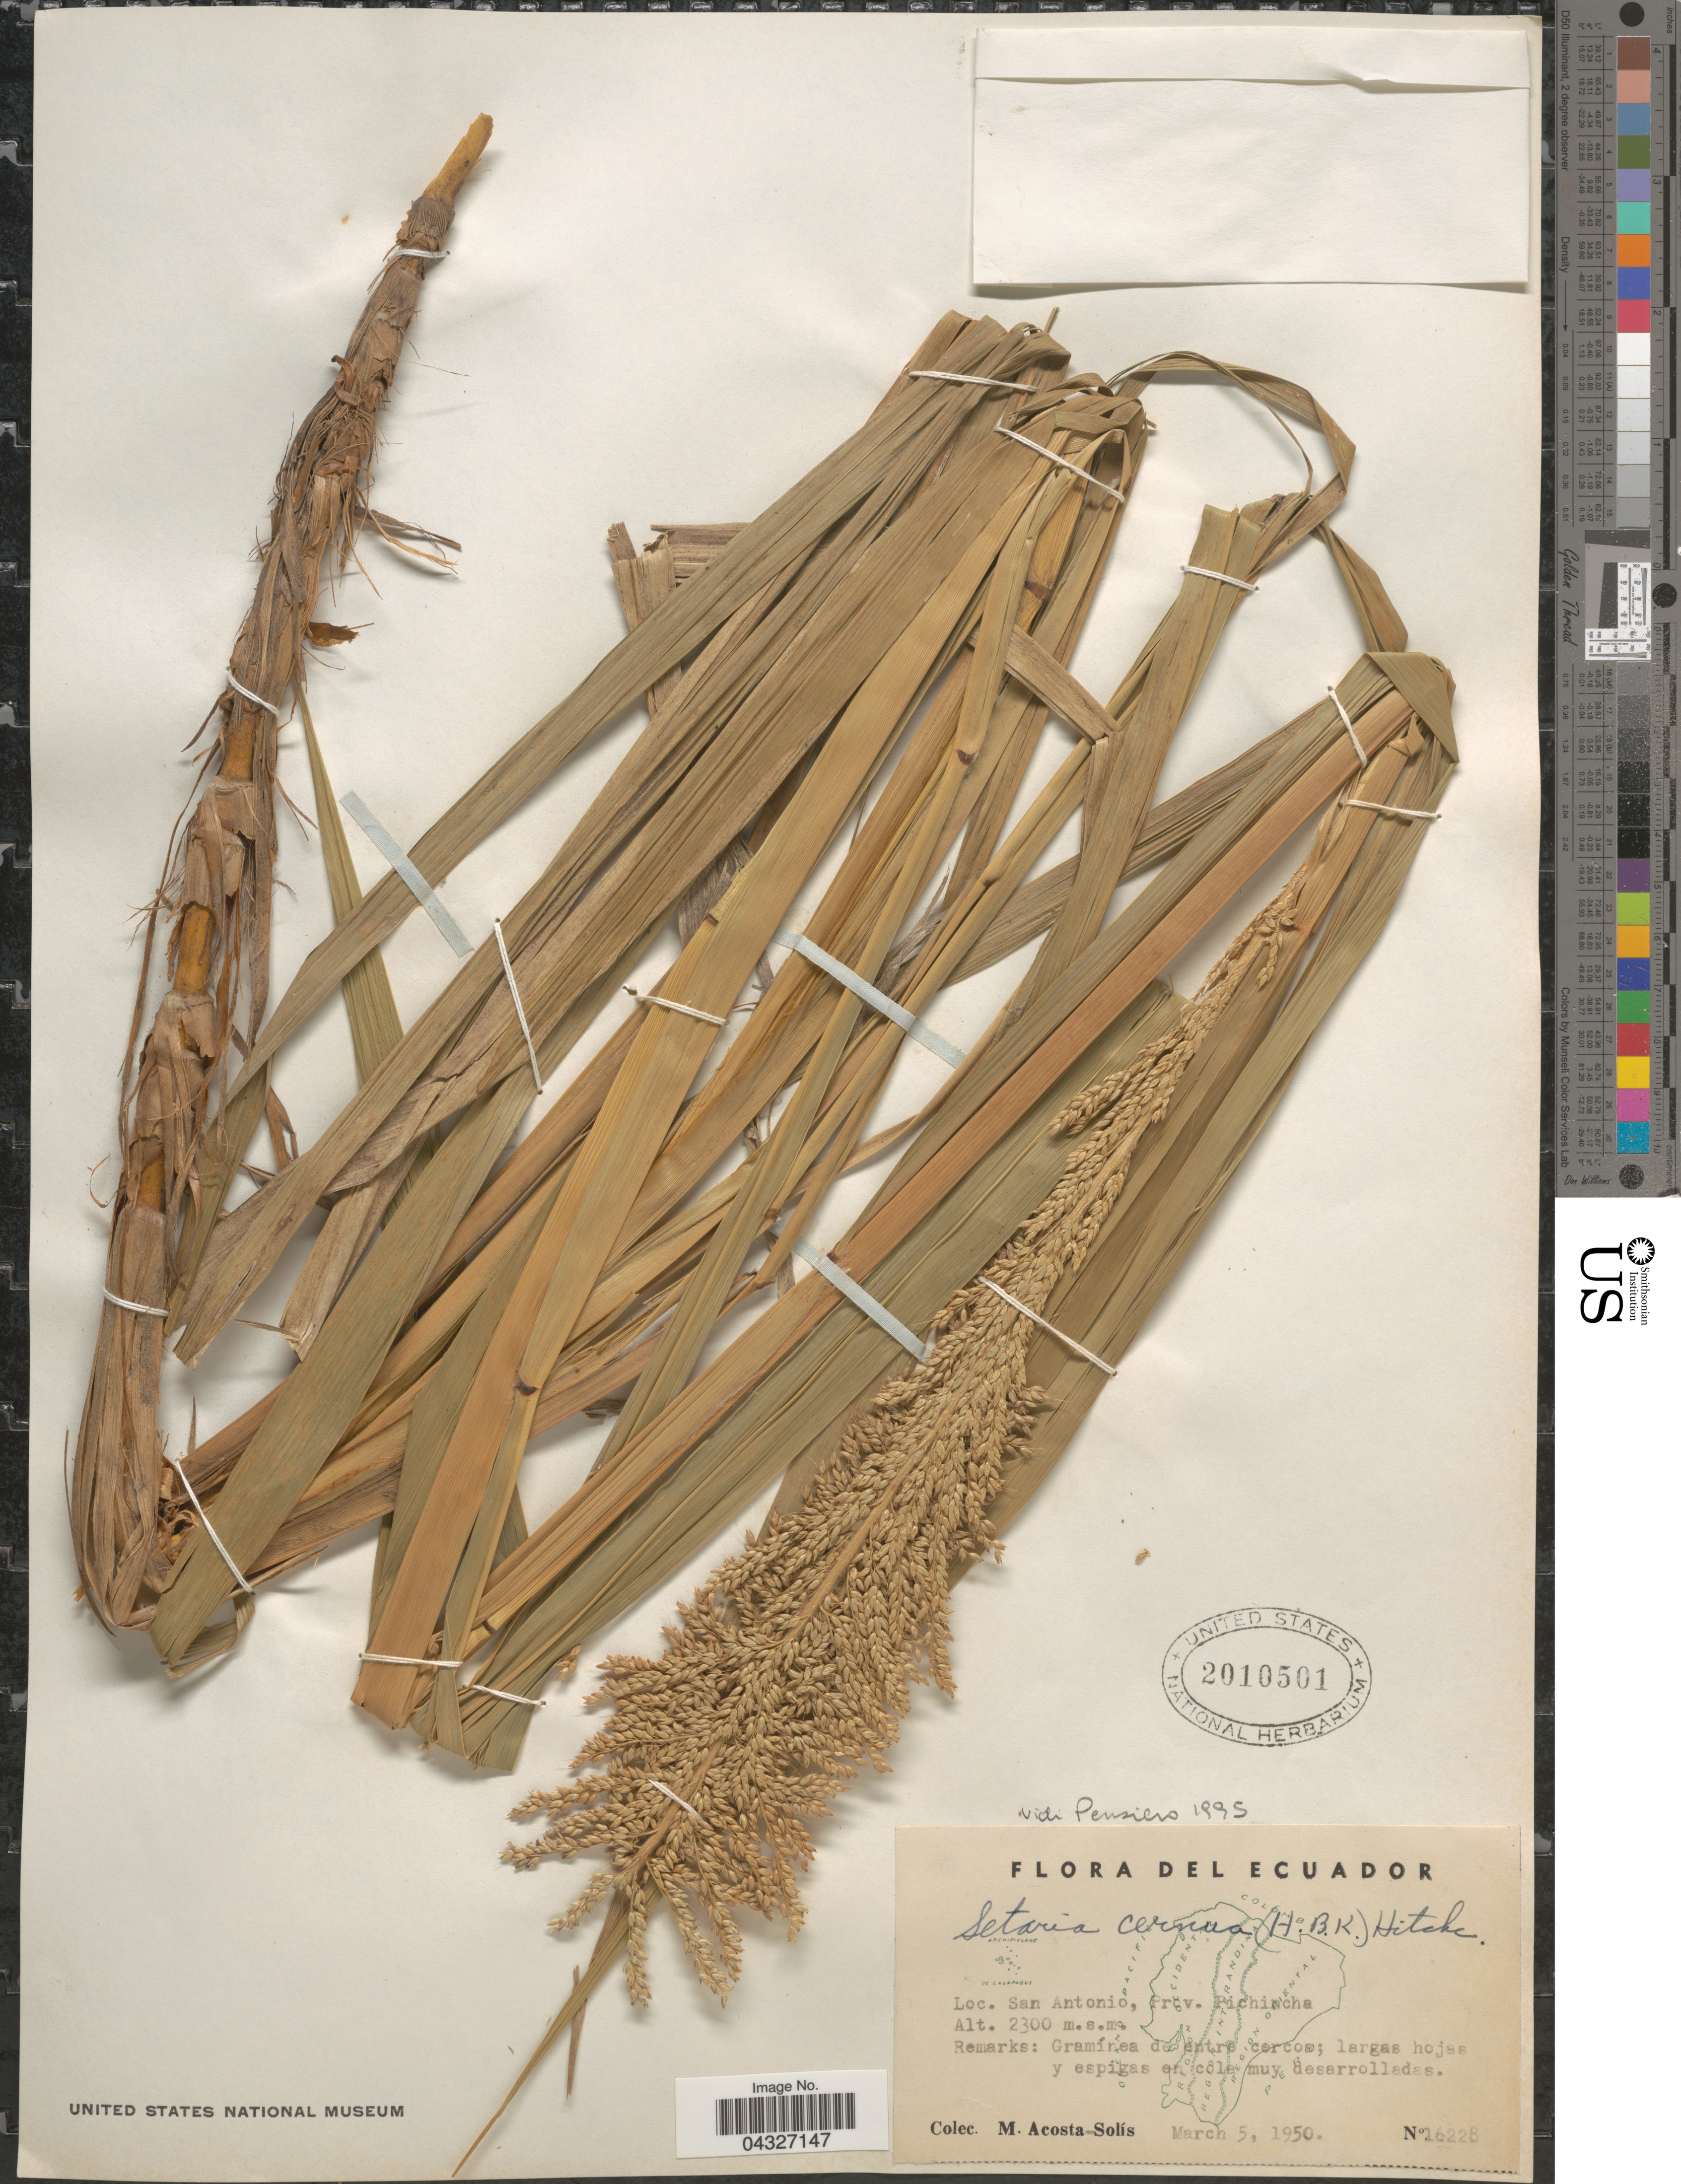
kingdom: Plantae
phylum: Tracheophyta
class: Liliopsida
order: Poales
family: Poaceae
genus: Setaria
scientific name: Setaria cernua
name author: Kunth in Humb.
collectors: M. Acosta Solis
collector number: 16228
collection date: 1950-03-05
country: Ecuador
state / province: Pichincha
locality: San Antonio.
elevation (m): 2300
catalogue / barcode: US 2010501